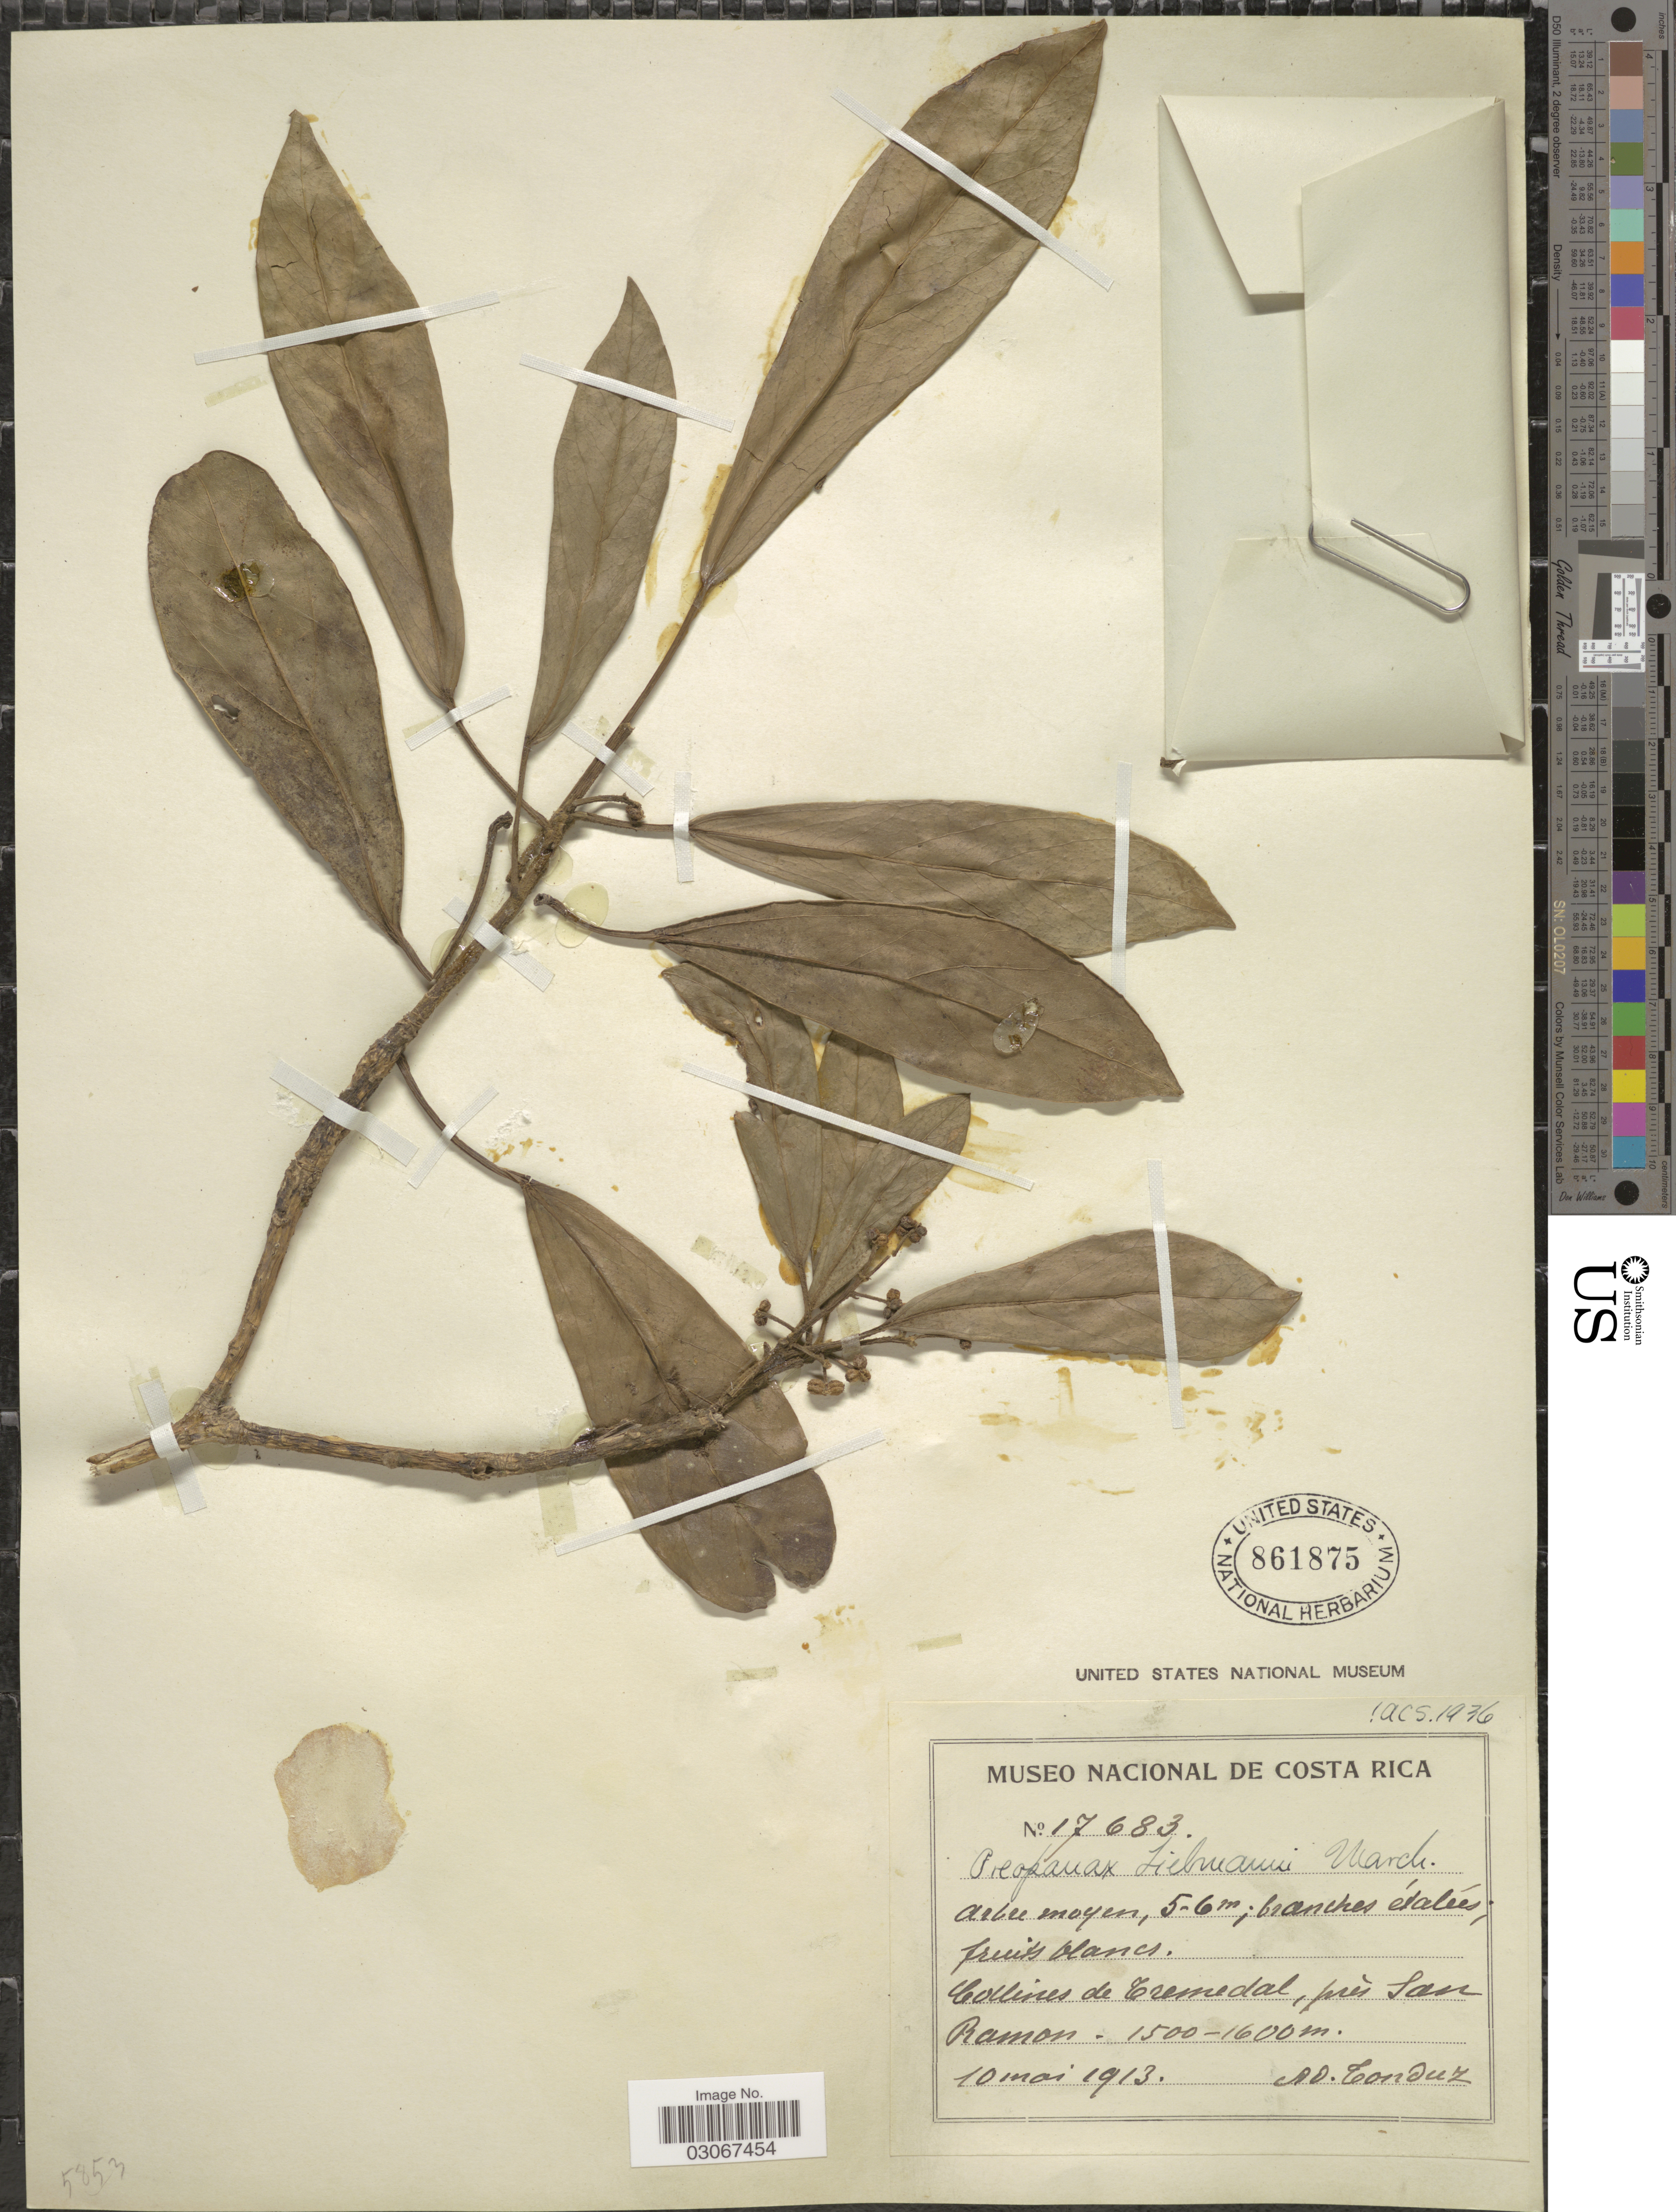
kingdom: Plantae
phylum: Tracheophyta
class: Magnoliopsida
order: Apiales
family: Araliaceae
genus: Oreopanax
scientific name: Oreopanax liebmannii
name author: Marchal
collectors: A. Tonduz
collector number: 17683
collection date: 1913-05-10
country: Costa Rica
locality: Collines de Cremedal, prés San Ramon.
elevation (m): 1500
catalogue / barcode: US 861875